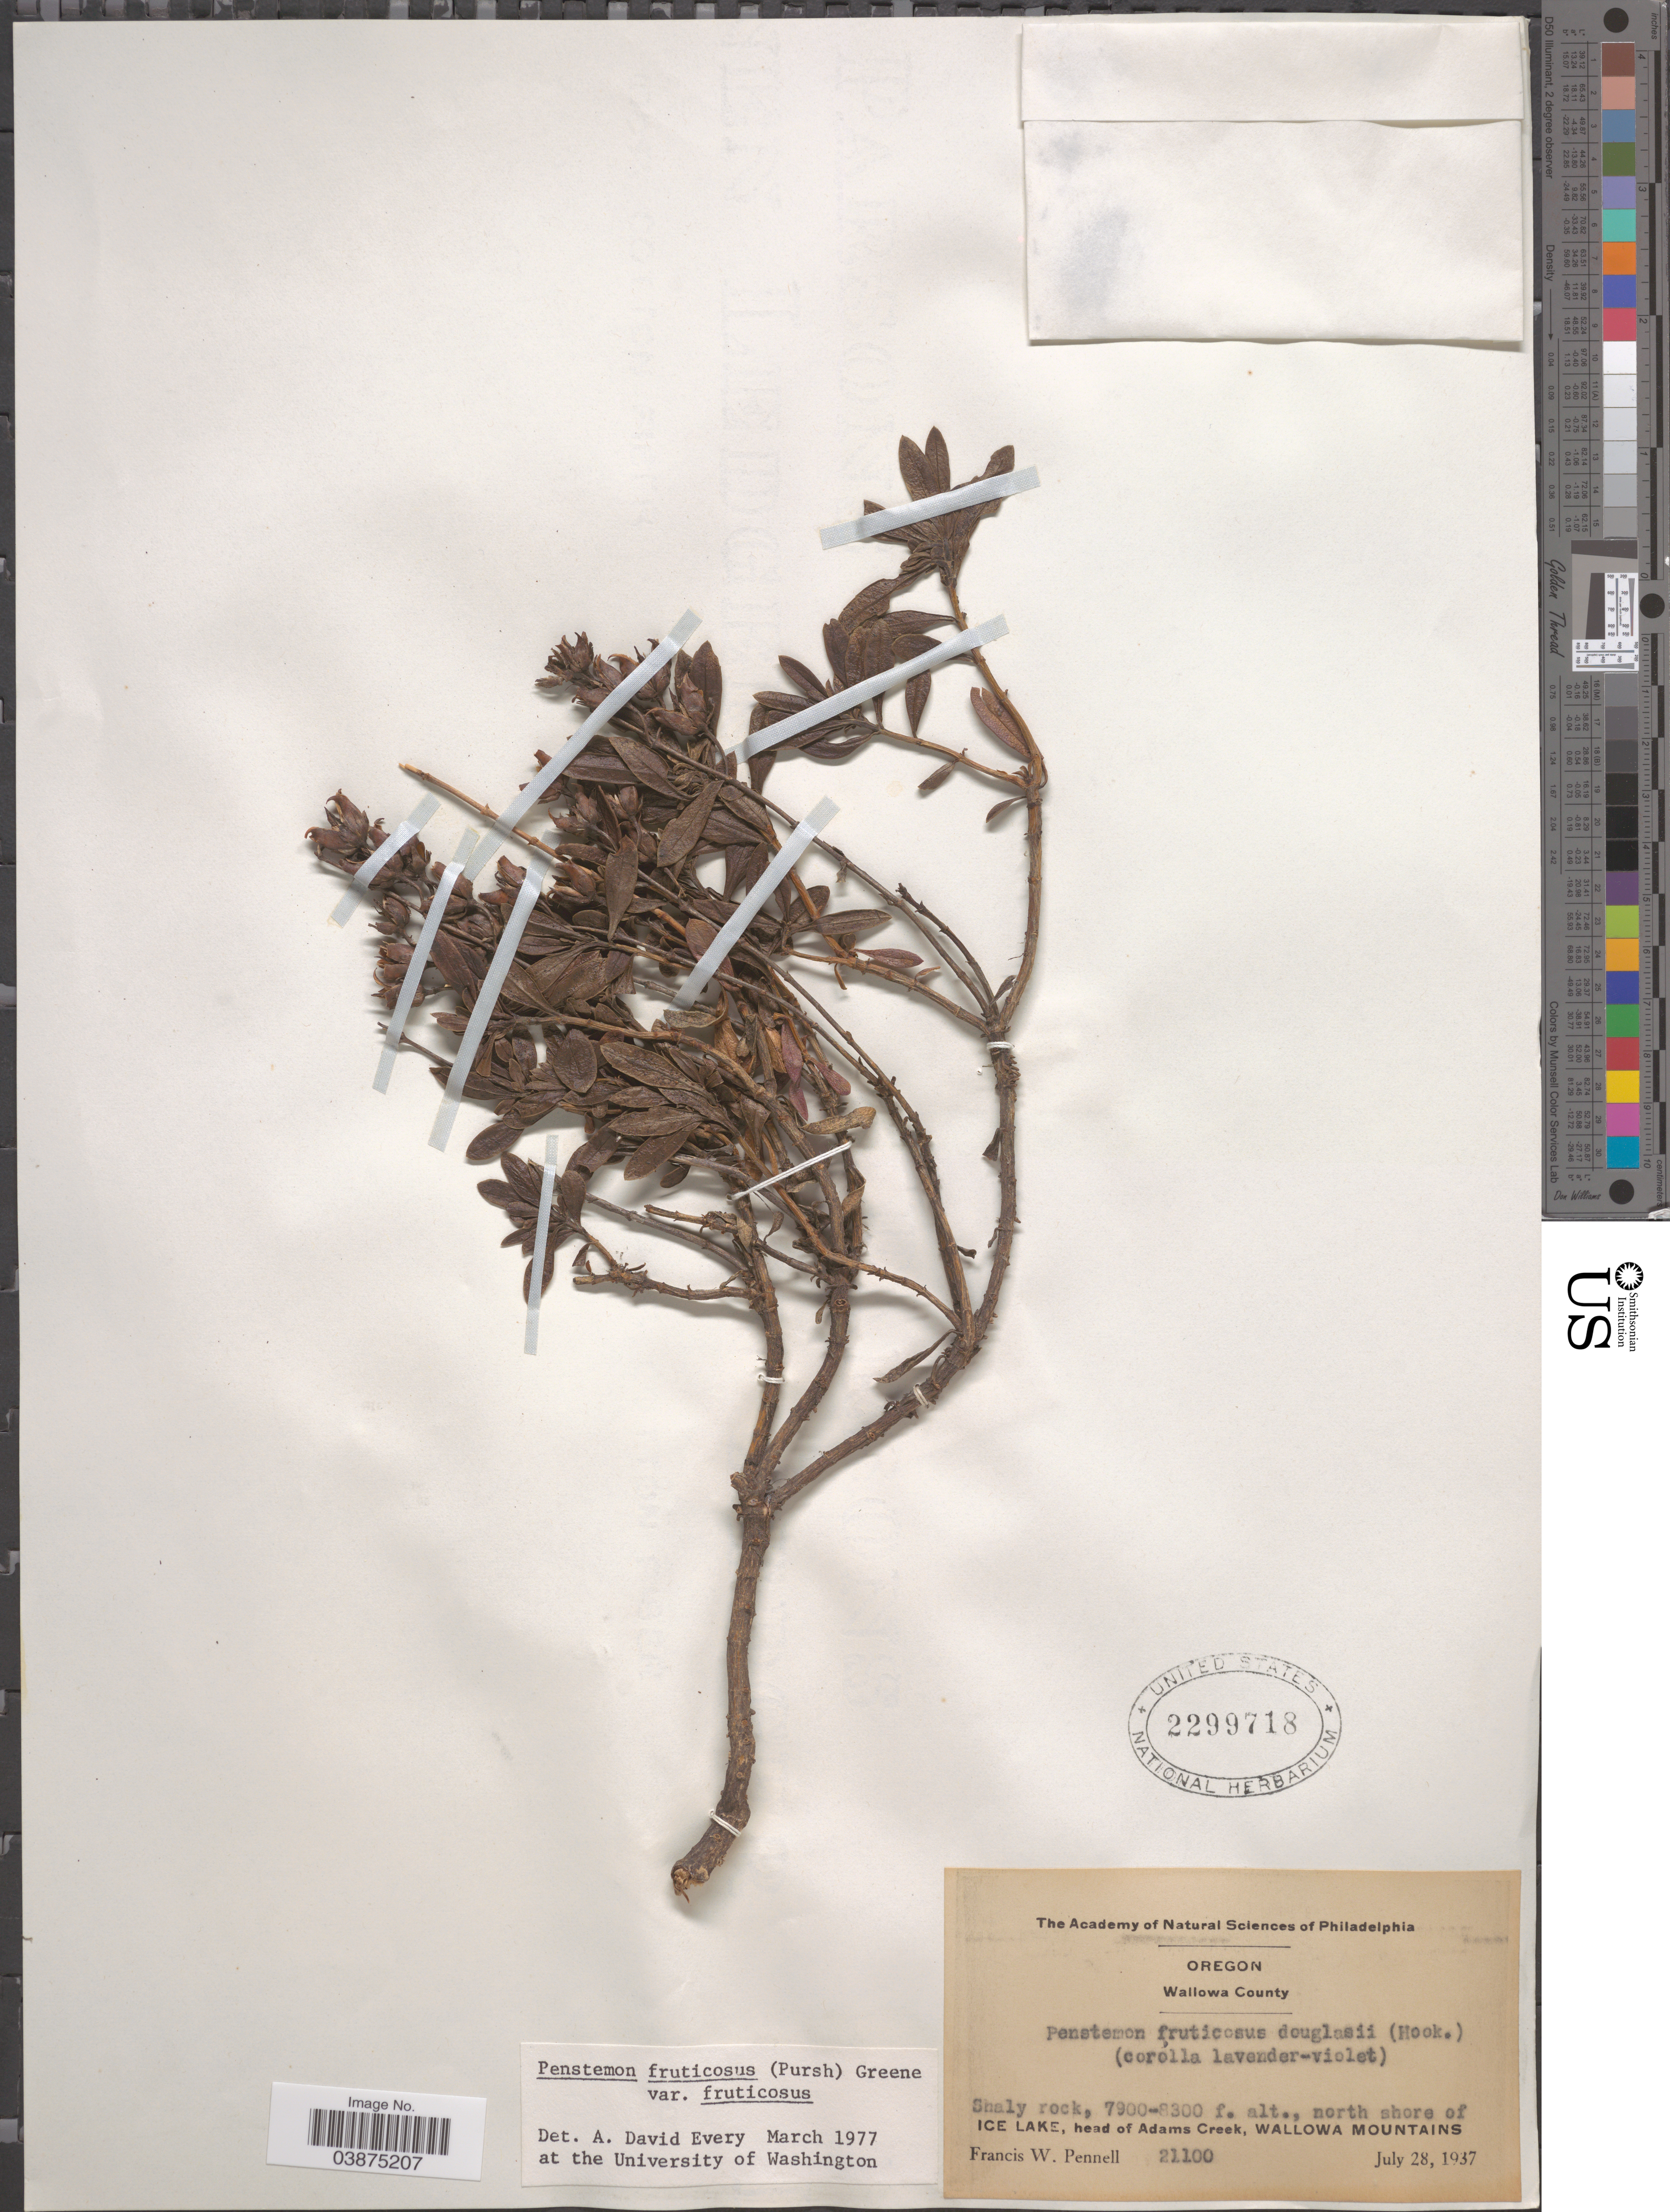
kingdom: Plantae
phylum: Tracheophyta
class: Magnoliopsida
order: Lamiales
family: Plantaginaceae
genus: Penstemon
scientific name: Penstemon fruticosus var. fruticosus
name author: (Pursh) Greene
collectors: F. W. Pennell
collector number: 21100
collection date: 1937-07-28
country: United States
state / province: Oregon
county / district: Wallowa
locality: Wallowa County. North shore of Ice Lake, head of Adams Creek, Wallowa Mountains.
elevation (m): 2408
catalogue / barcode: US 2299718